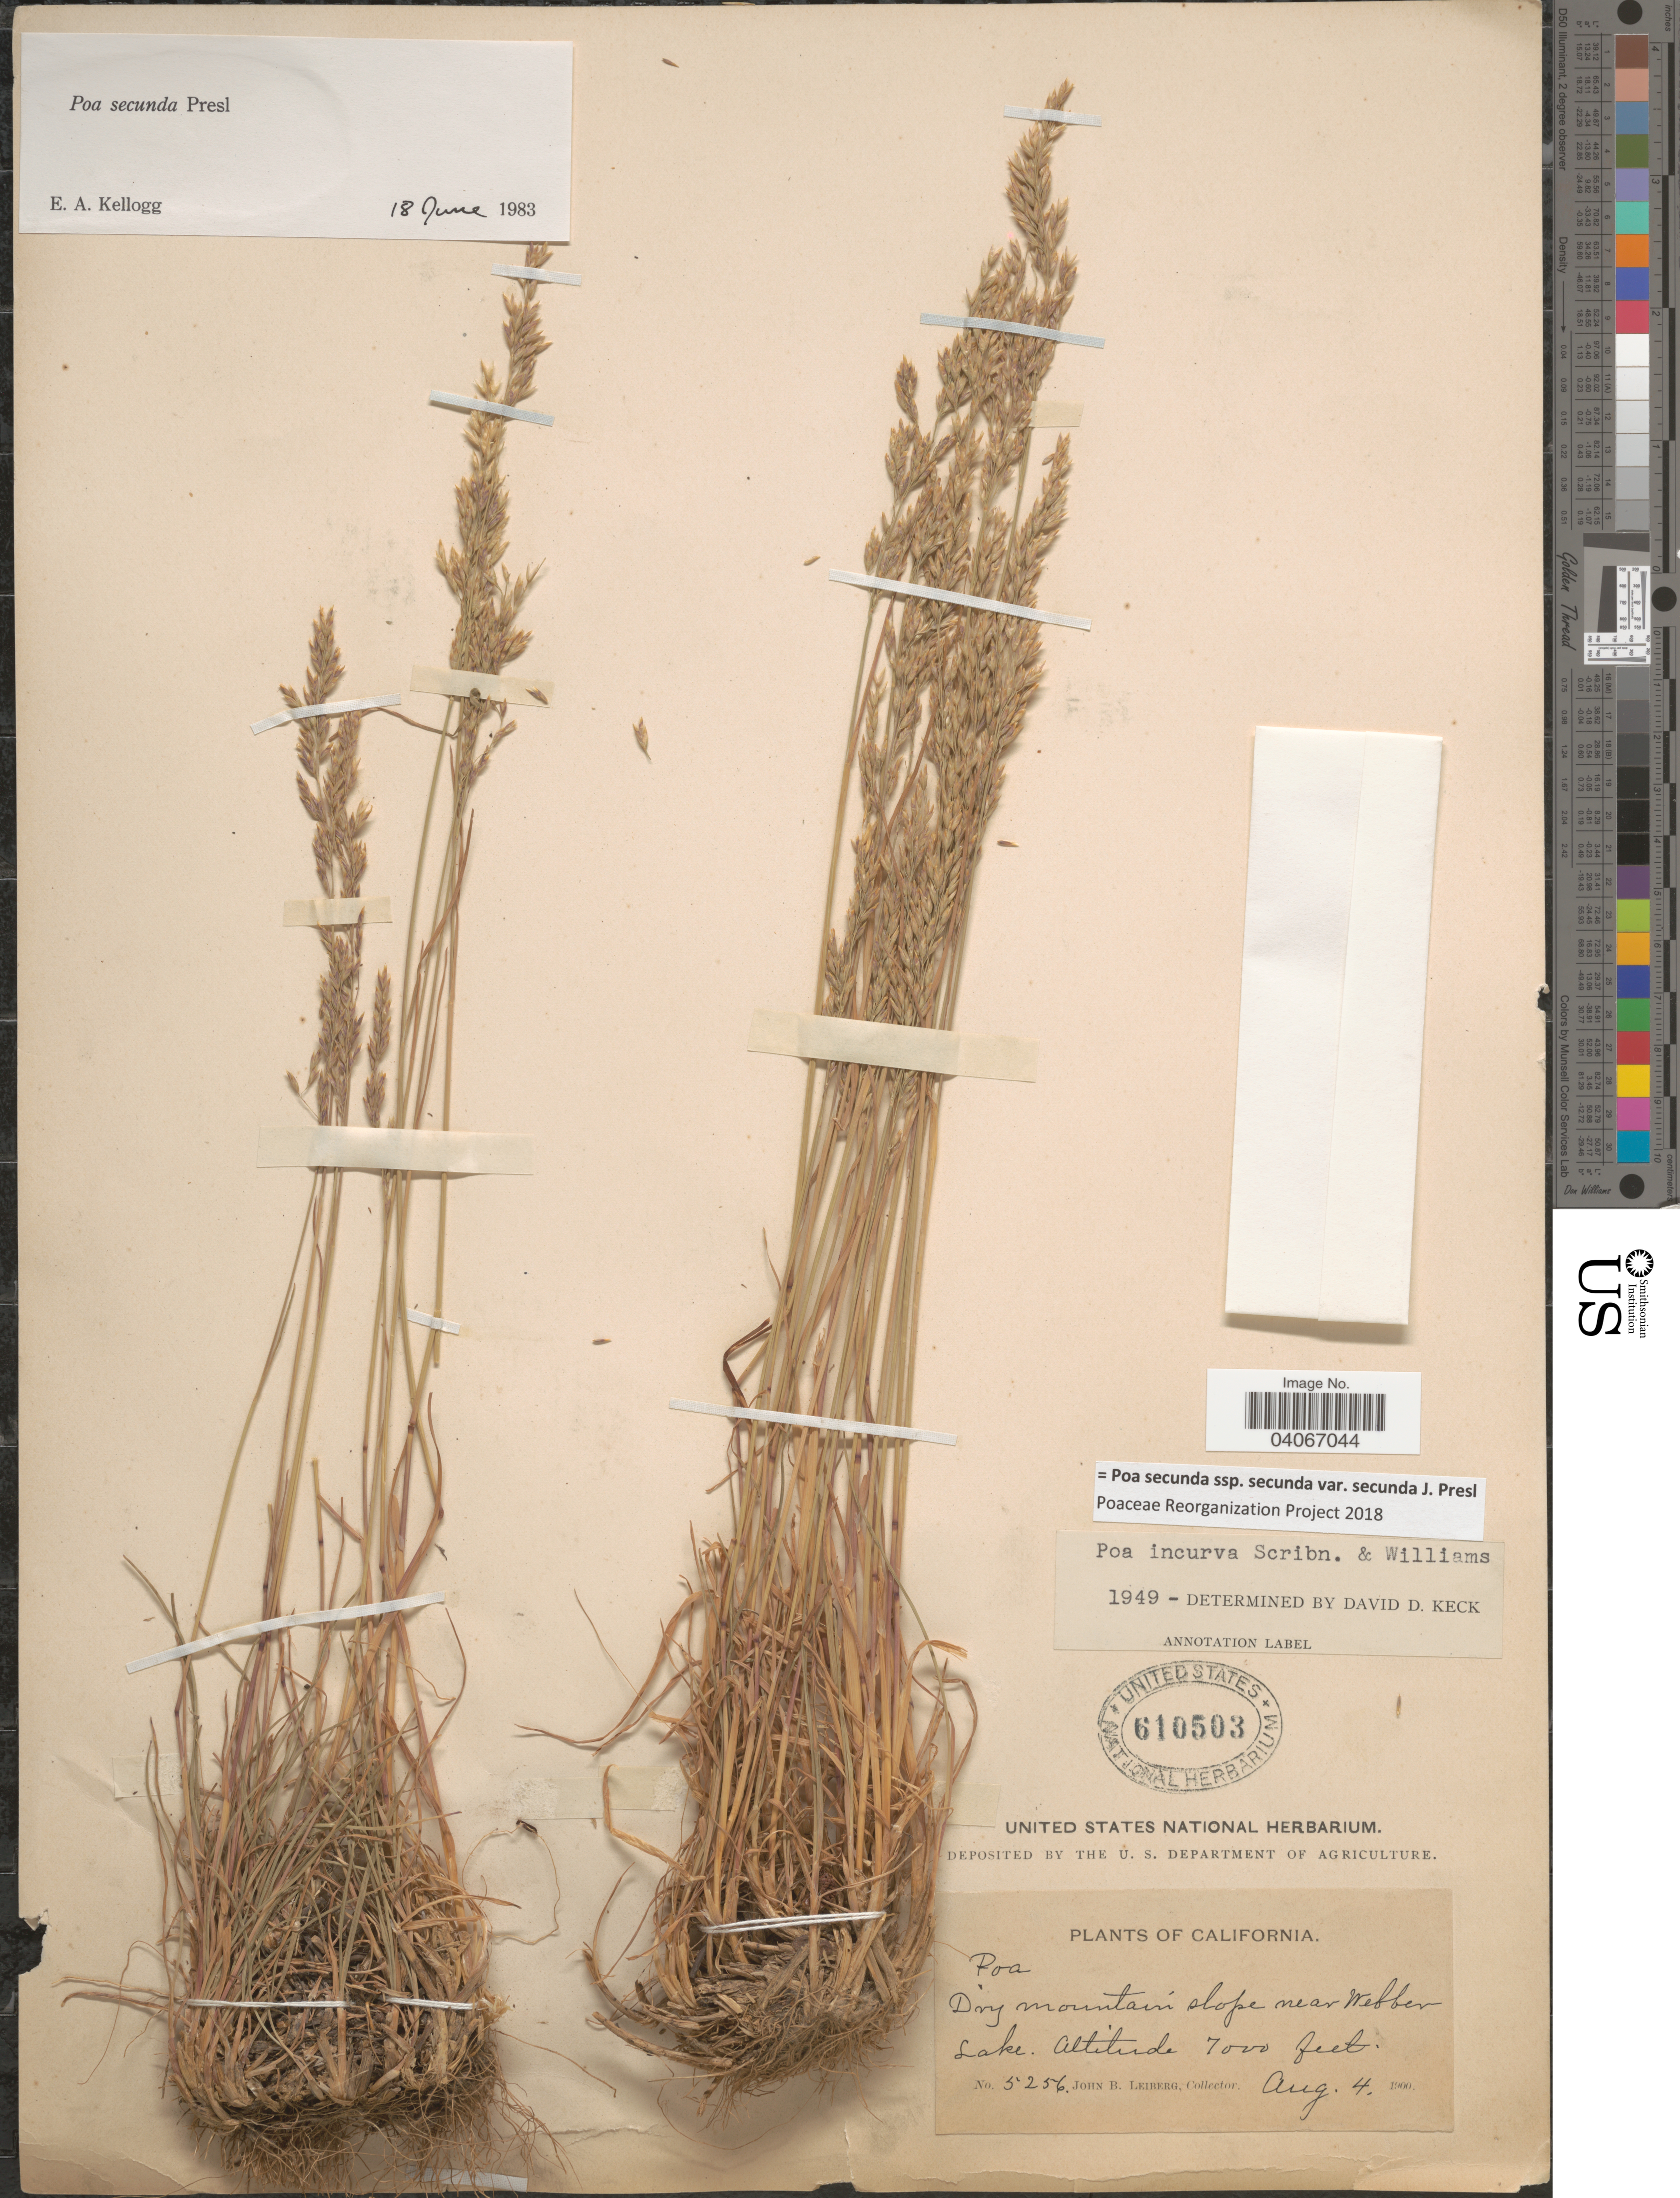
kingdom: Plantae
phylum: Tracheophyta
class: Liliopsida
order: Poales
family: Poaceae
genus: Poa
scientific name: Poa secunda subsp. secunda var. secunda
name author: J. Presl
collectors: J. B. Leiberg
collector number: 5256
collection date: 1900-08-04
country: United States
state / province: California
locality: Dry mountain slope near Webber Lake.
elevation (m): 2134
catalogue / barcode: US 610503